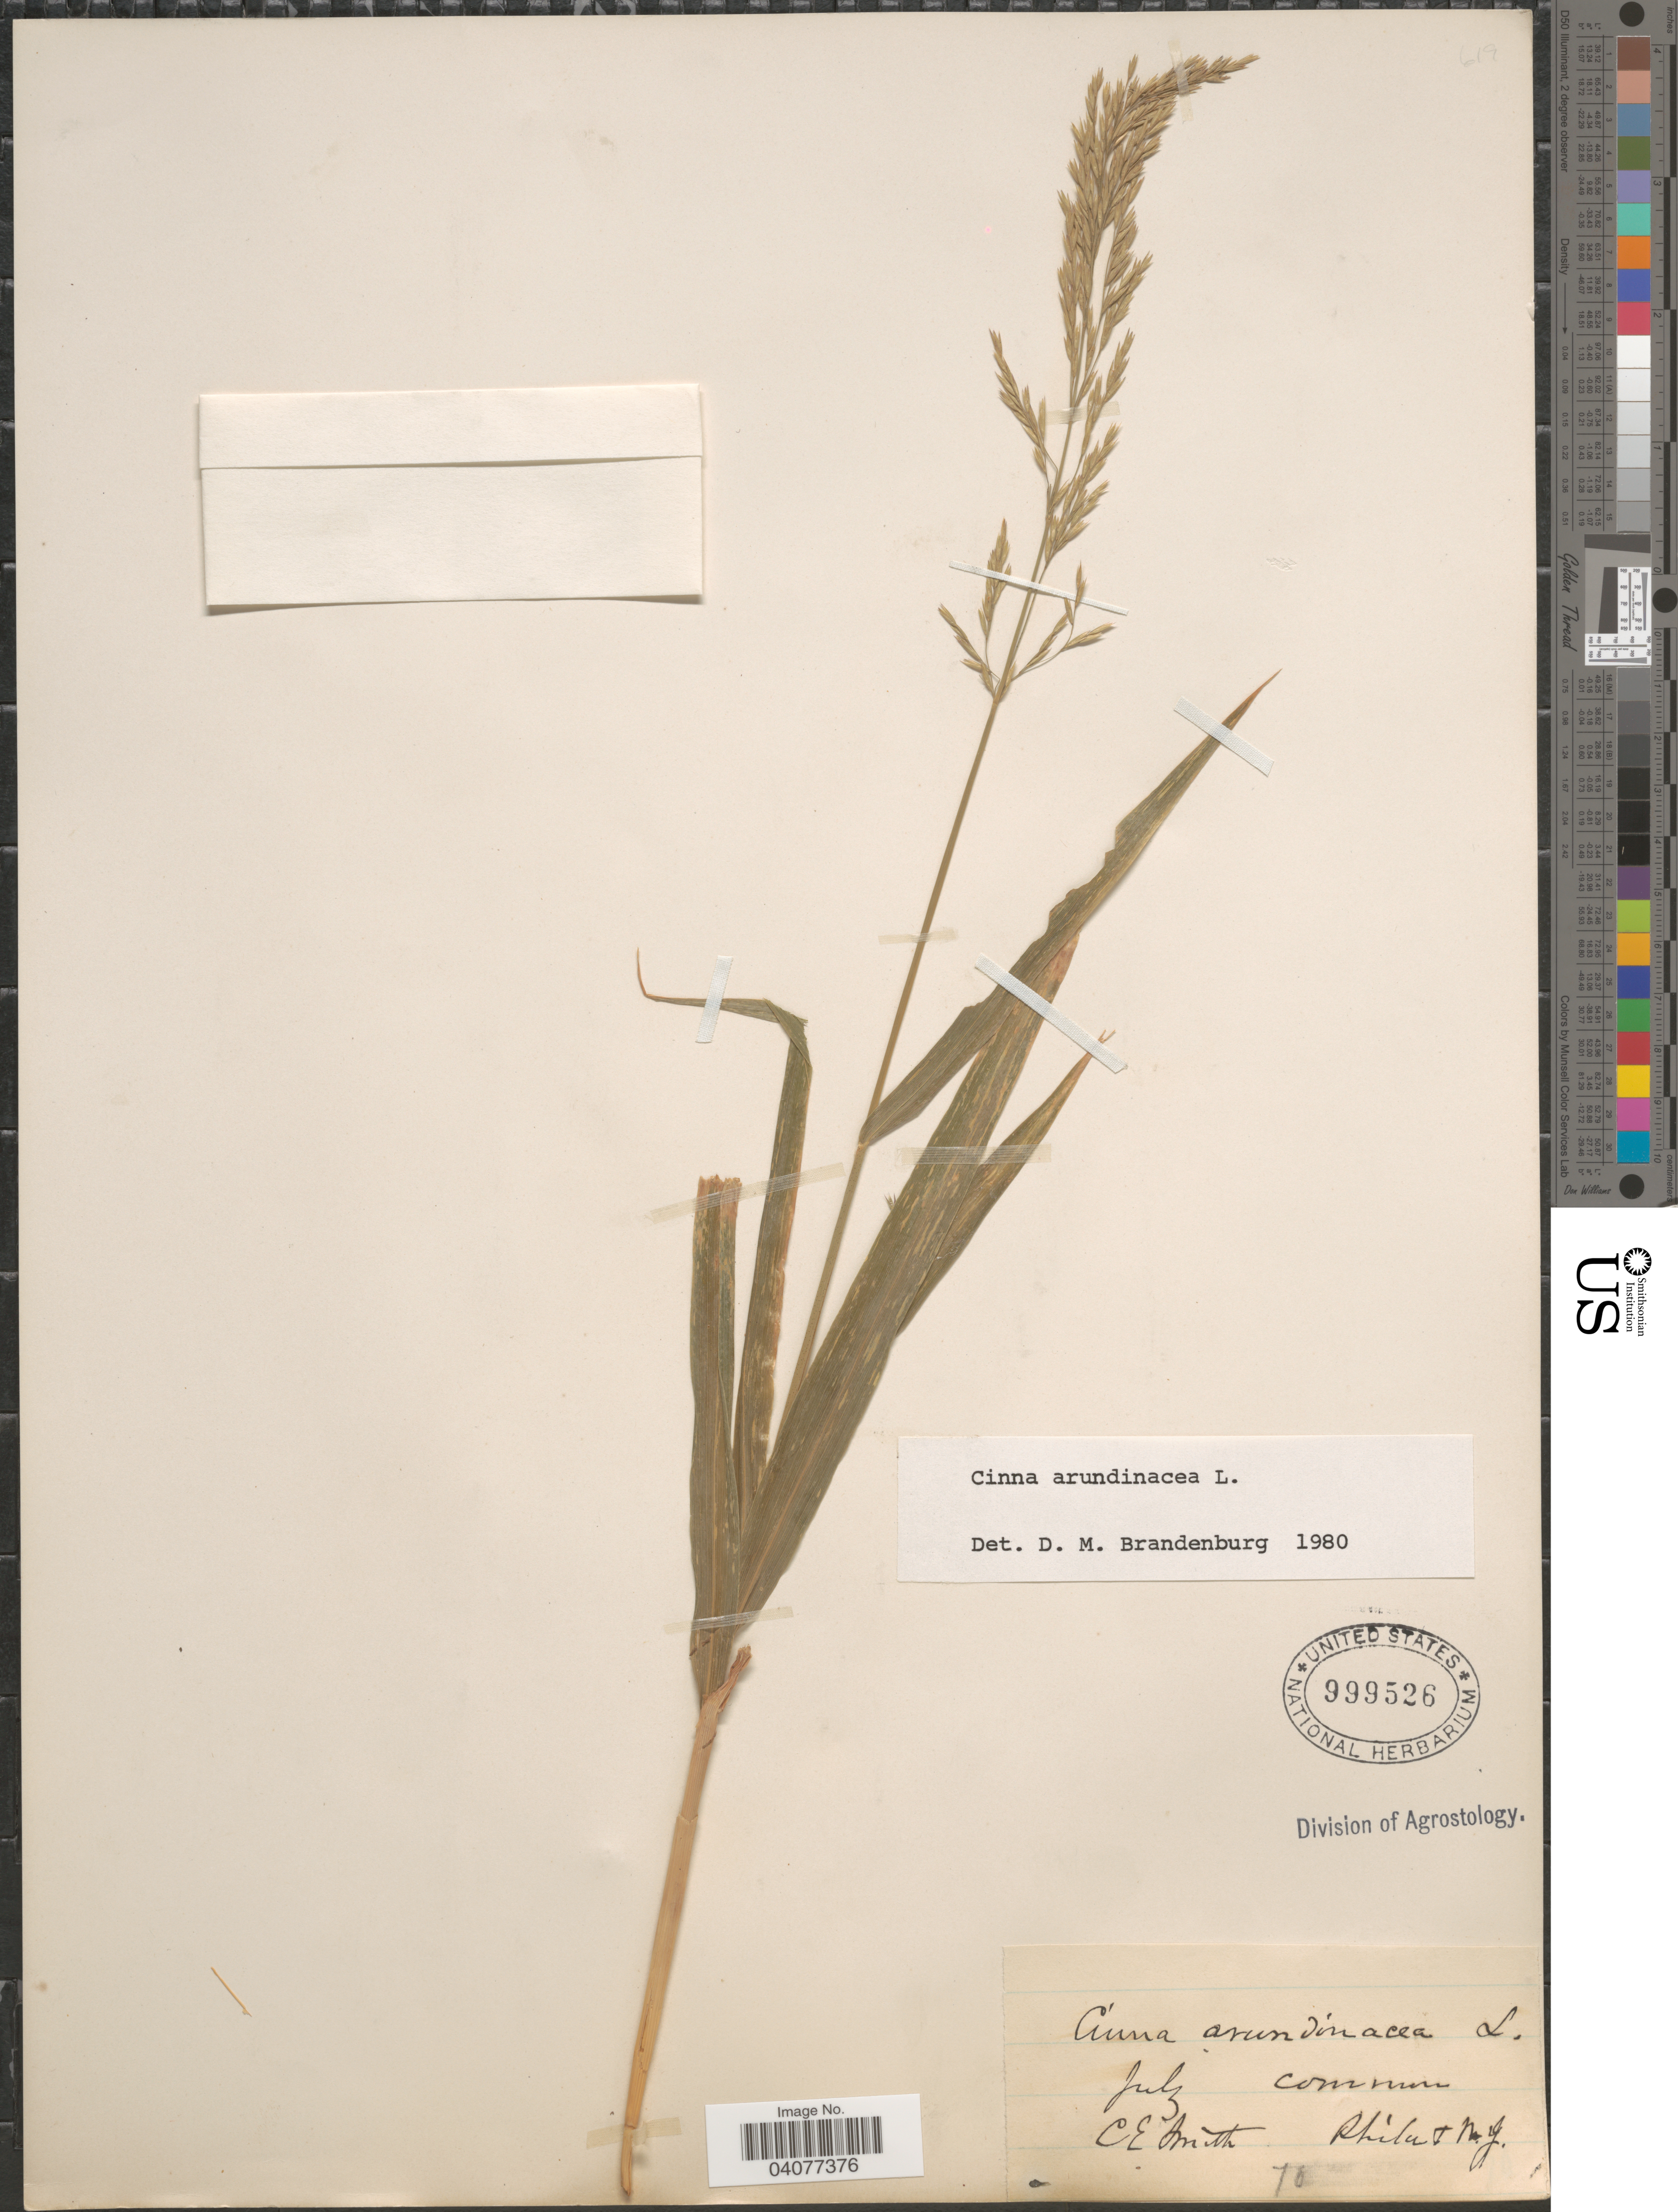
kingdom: Plantae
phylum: Tracheophyta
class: Liliopsida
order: Poales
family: Poaceae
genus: Cinna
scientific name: Cinna arundinacea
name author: L.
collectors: C. E. Smith Jr.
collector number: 70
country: United States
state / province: New York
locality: Shilu [interpreted].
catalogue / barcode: US 999526